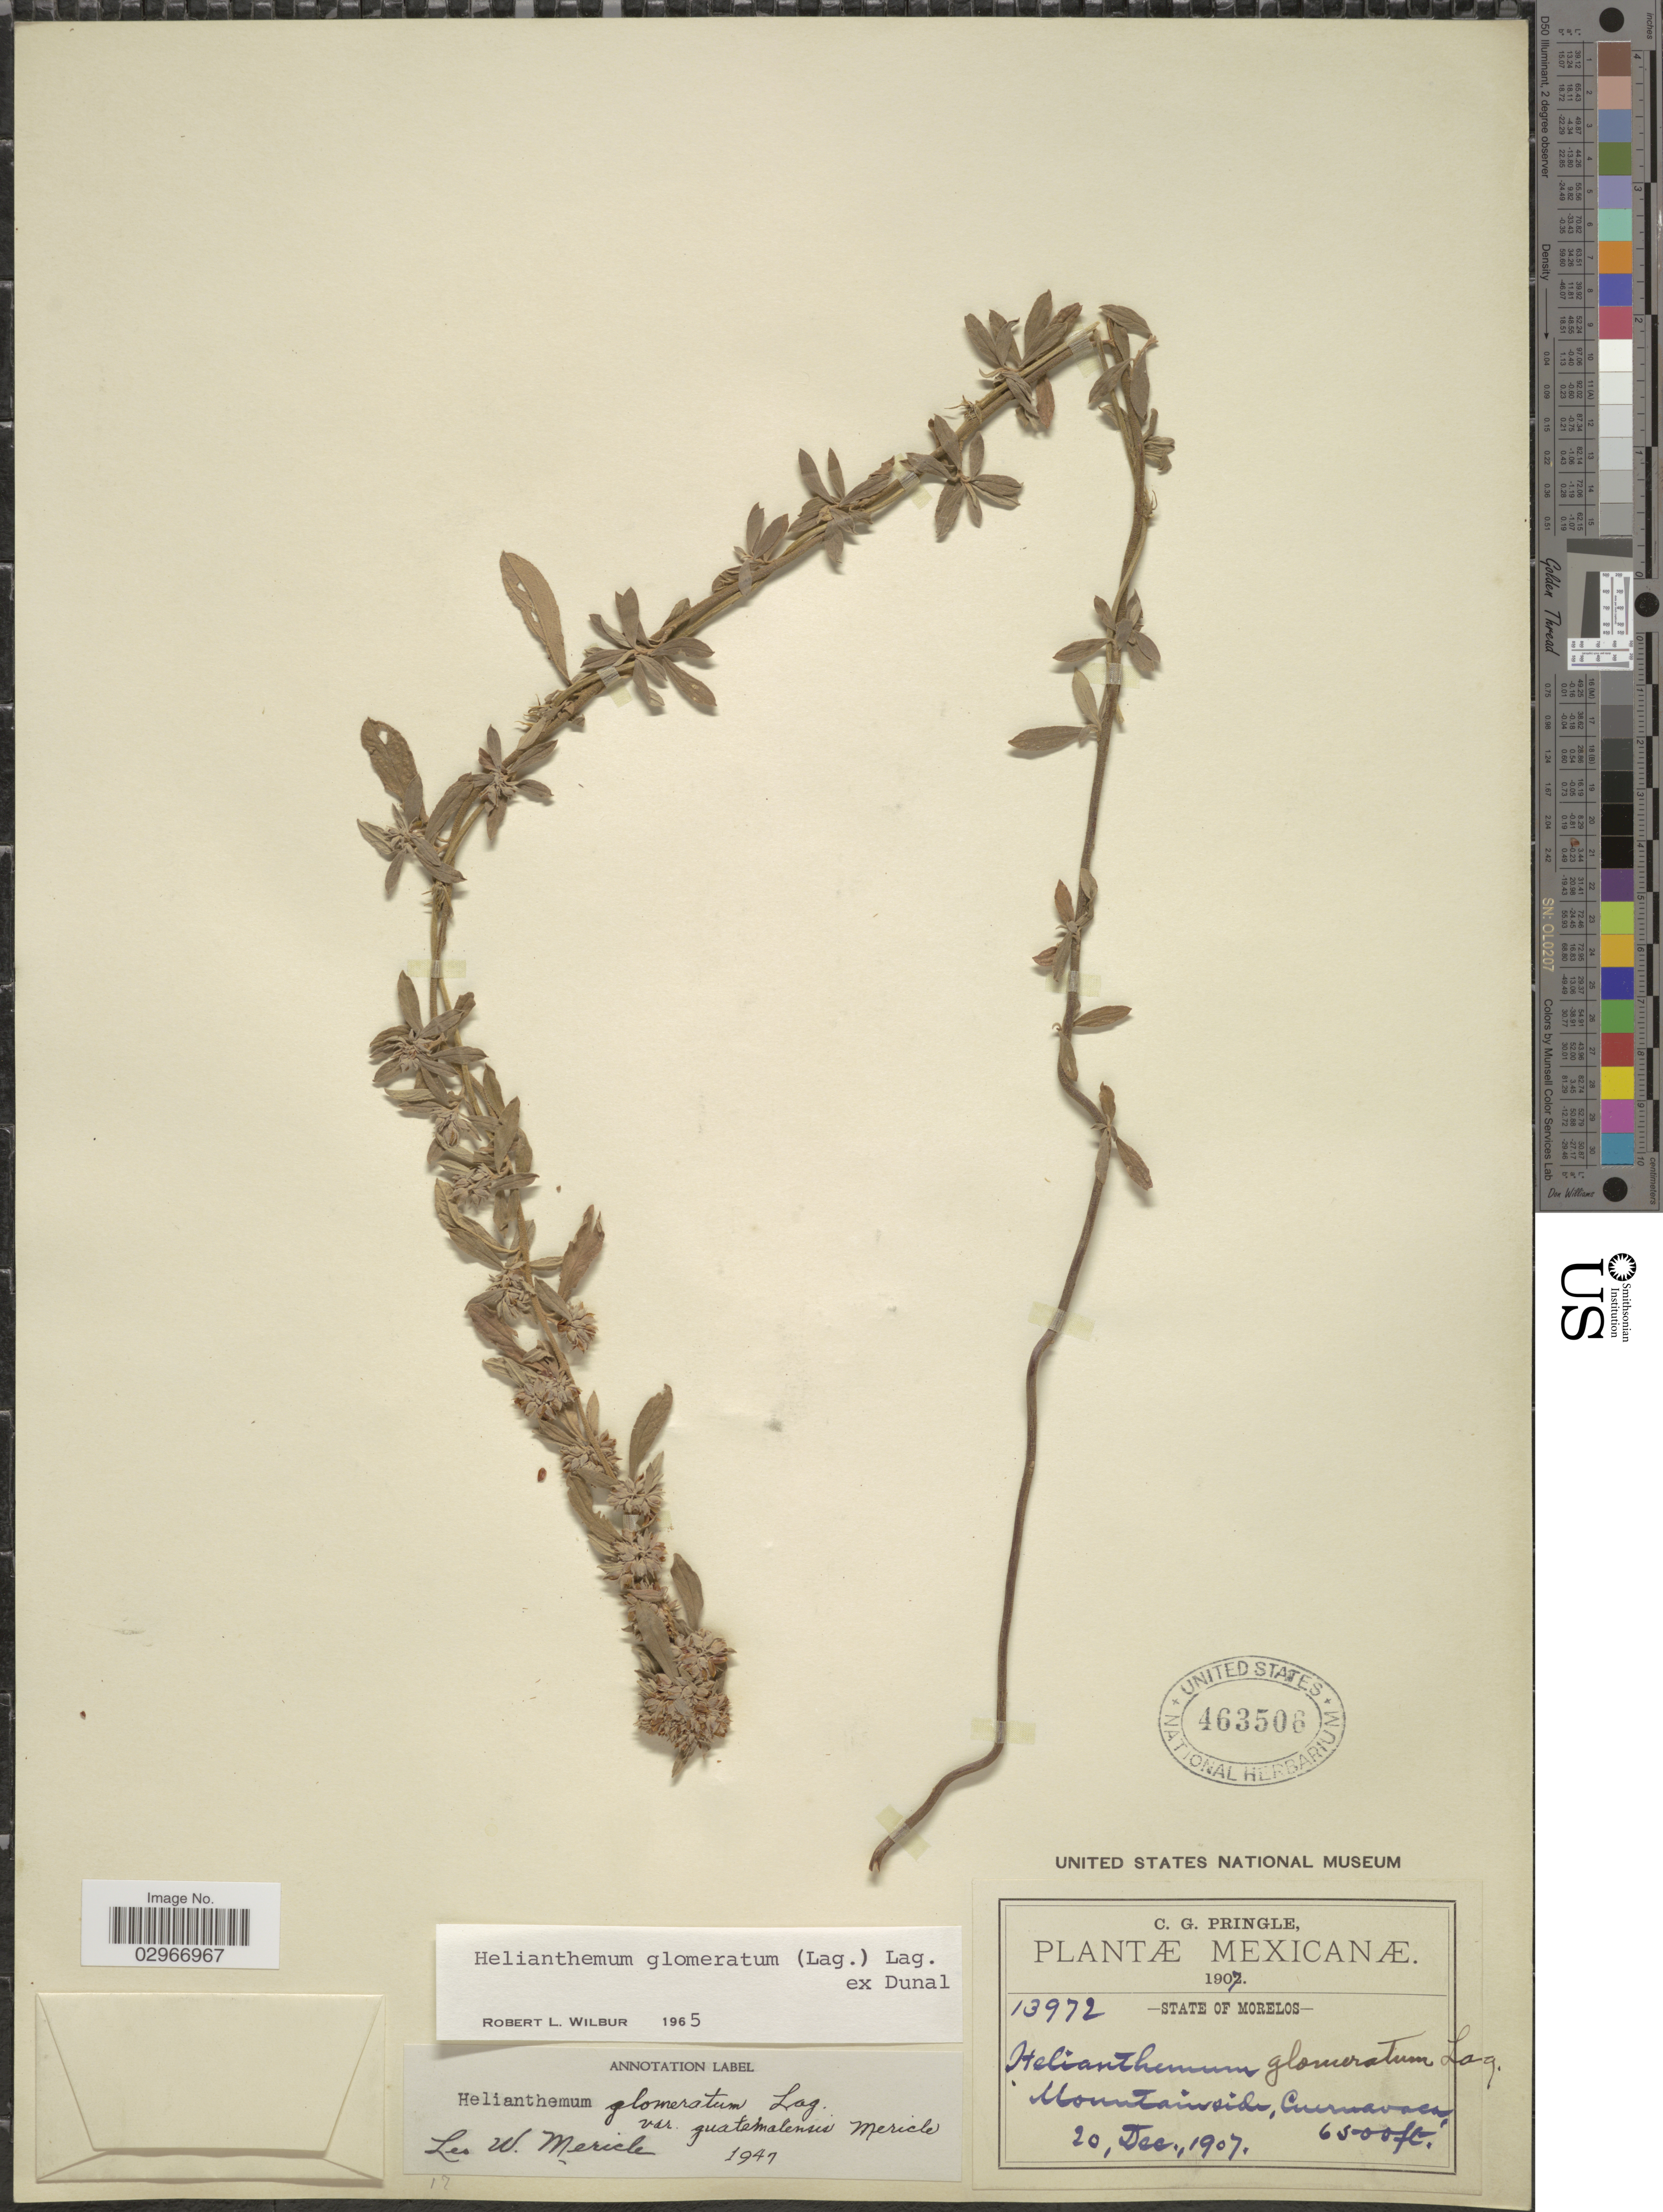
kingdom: Plantae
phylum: Tracheophyta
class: Magnoliopsida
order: Malvales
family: Cistaceae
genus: Helianthemum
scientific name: Helianthemum glomeratum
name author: (Lag.) Lag. ex Dunal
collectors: C. G. Pringle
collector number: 13972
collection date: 1907-12-20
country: Mexico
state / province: Morelos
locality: Mountainside, Cuernavaca.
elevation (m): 1981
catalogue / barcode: US 463506